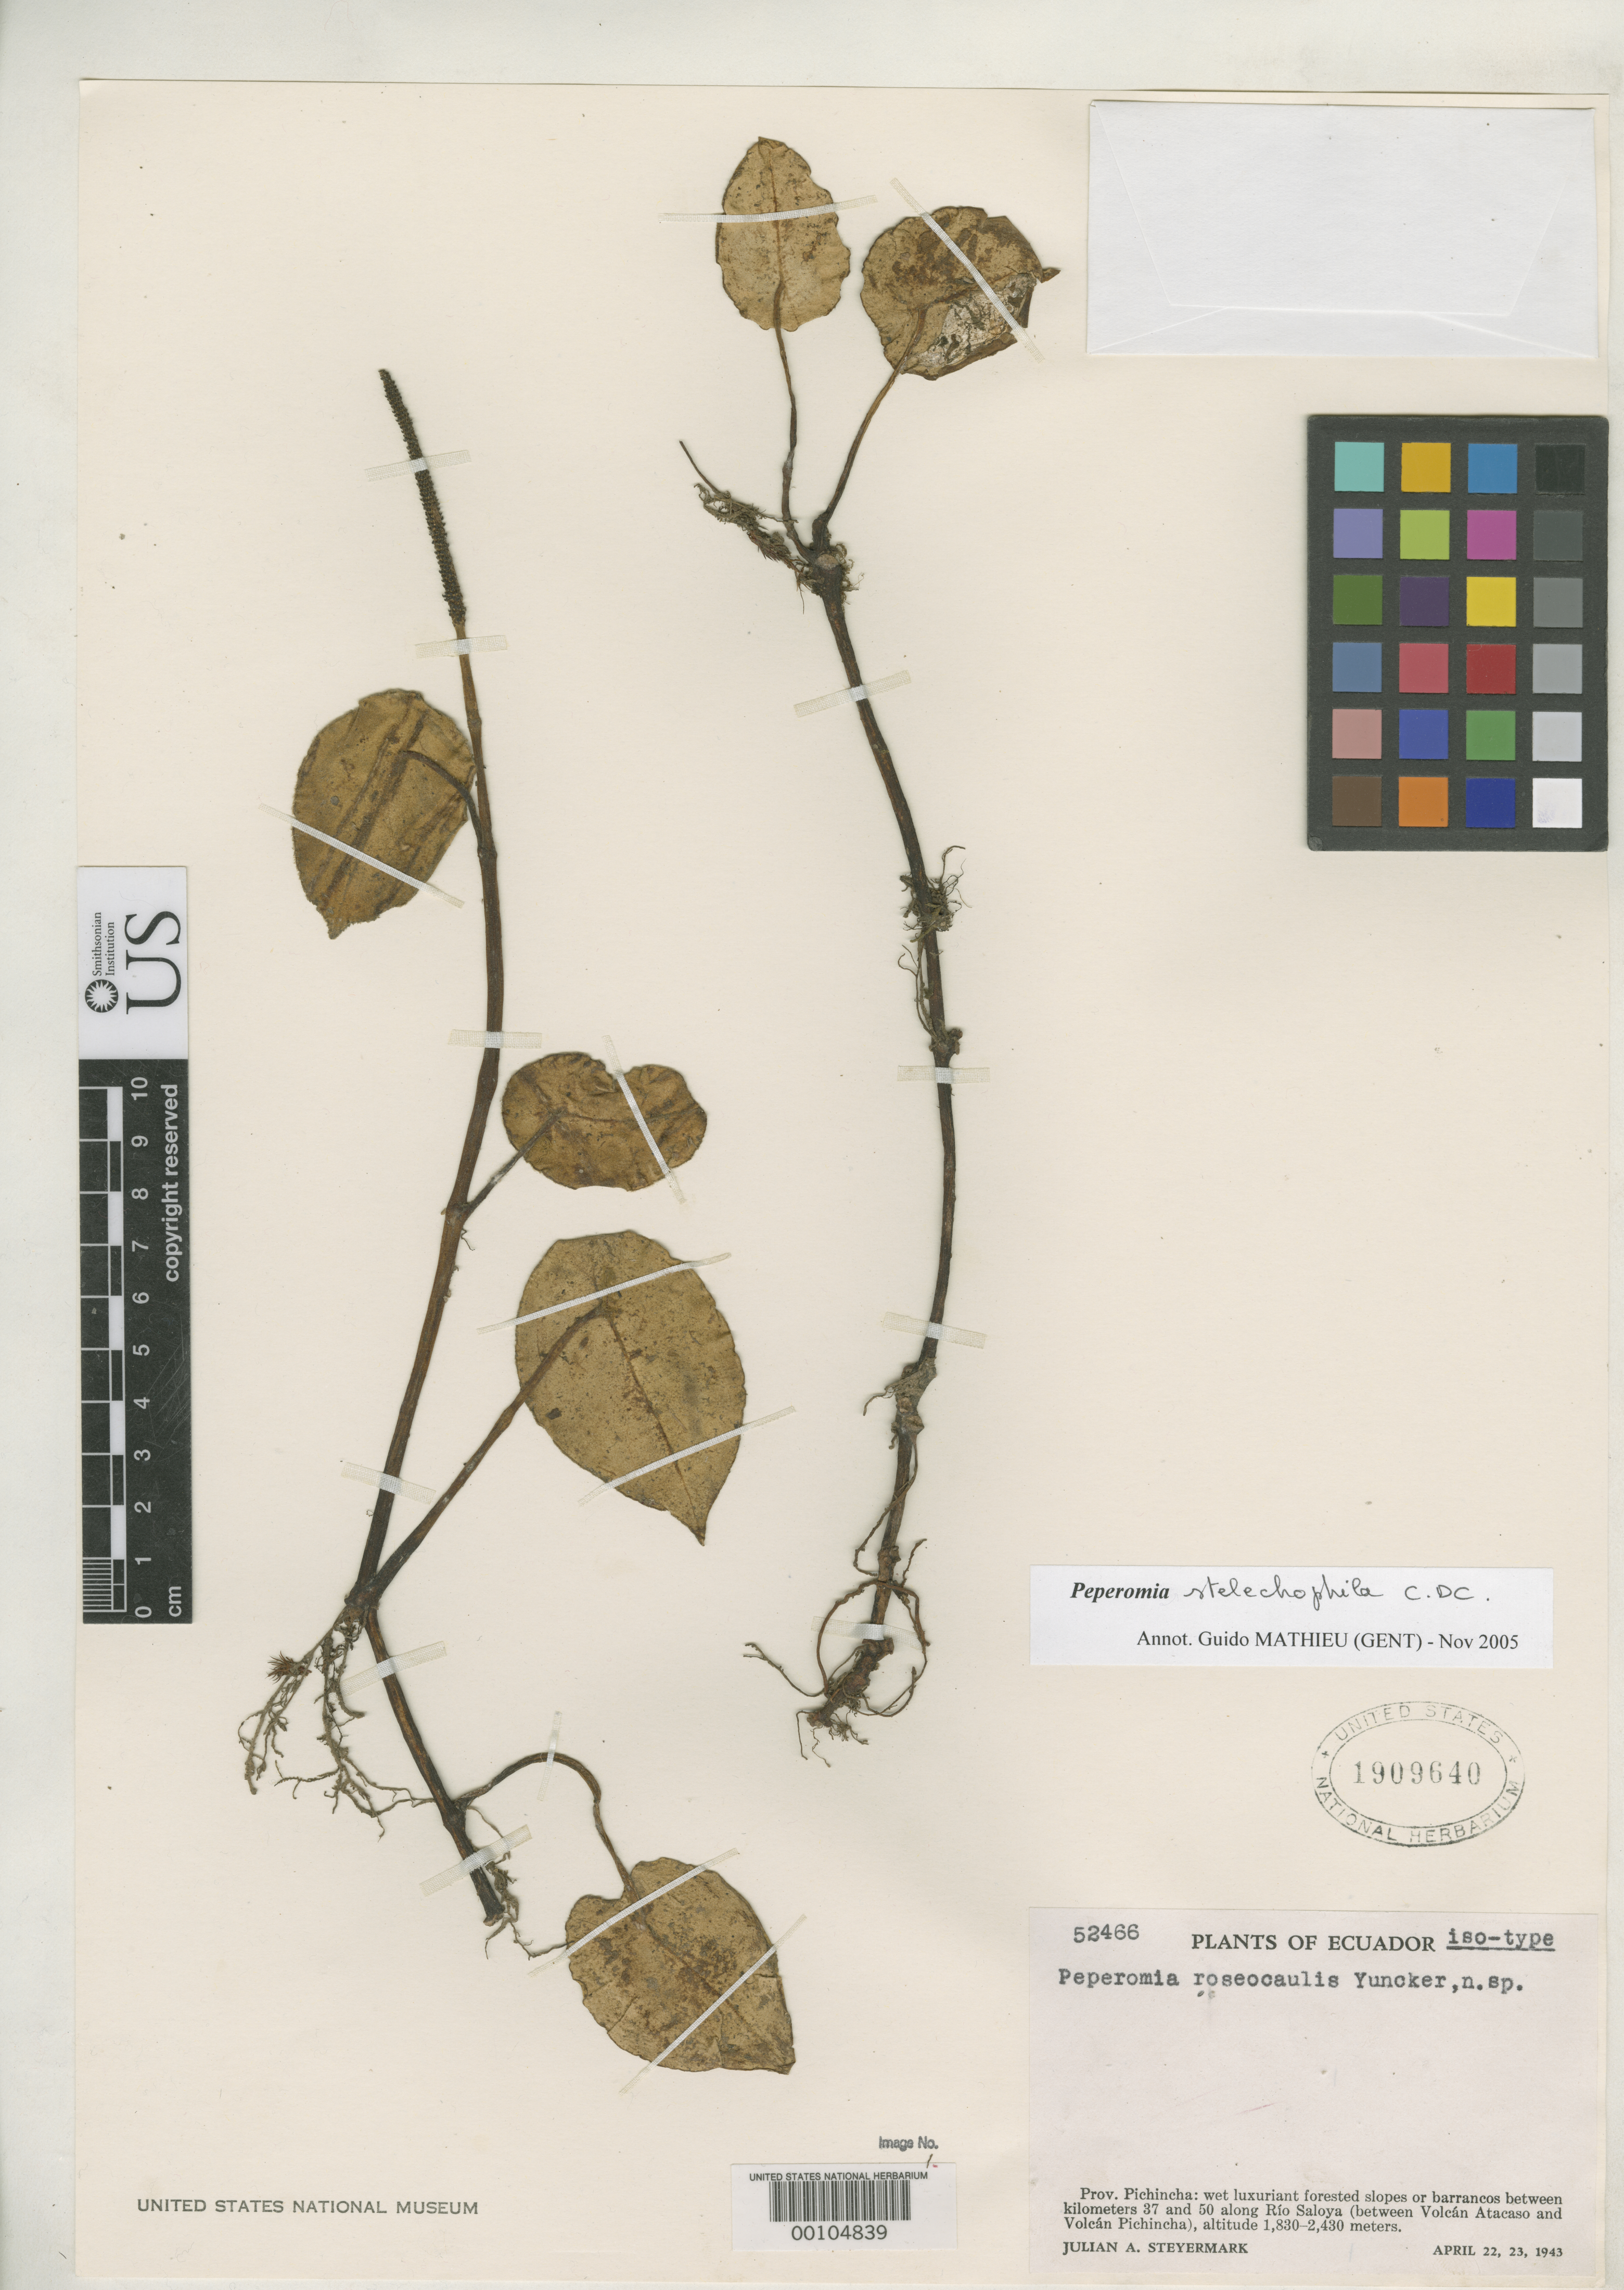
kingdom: Plantae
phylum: Tracheophyta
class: Magnoliopsida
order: Piperales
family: Piperaceae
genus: Peperomia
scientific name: Peperomia roseocaulis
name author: Yunck. in Trel. & Yunck.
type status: Isotype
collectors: J. Steyermark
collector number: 52466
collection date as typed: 22 Apr 1943 to 23 Apr 1943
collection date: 1943-04-22/1943-04-23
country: Ecuador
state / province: Pichincha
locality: Between Volcans Atacazo and Pichincha along Rio Saloya.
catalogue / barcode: US 1909640